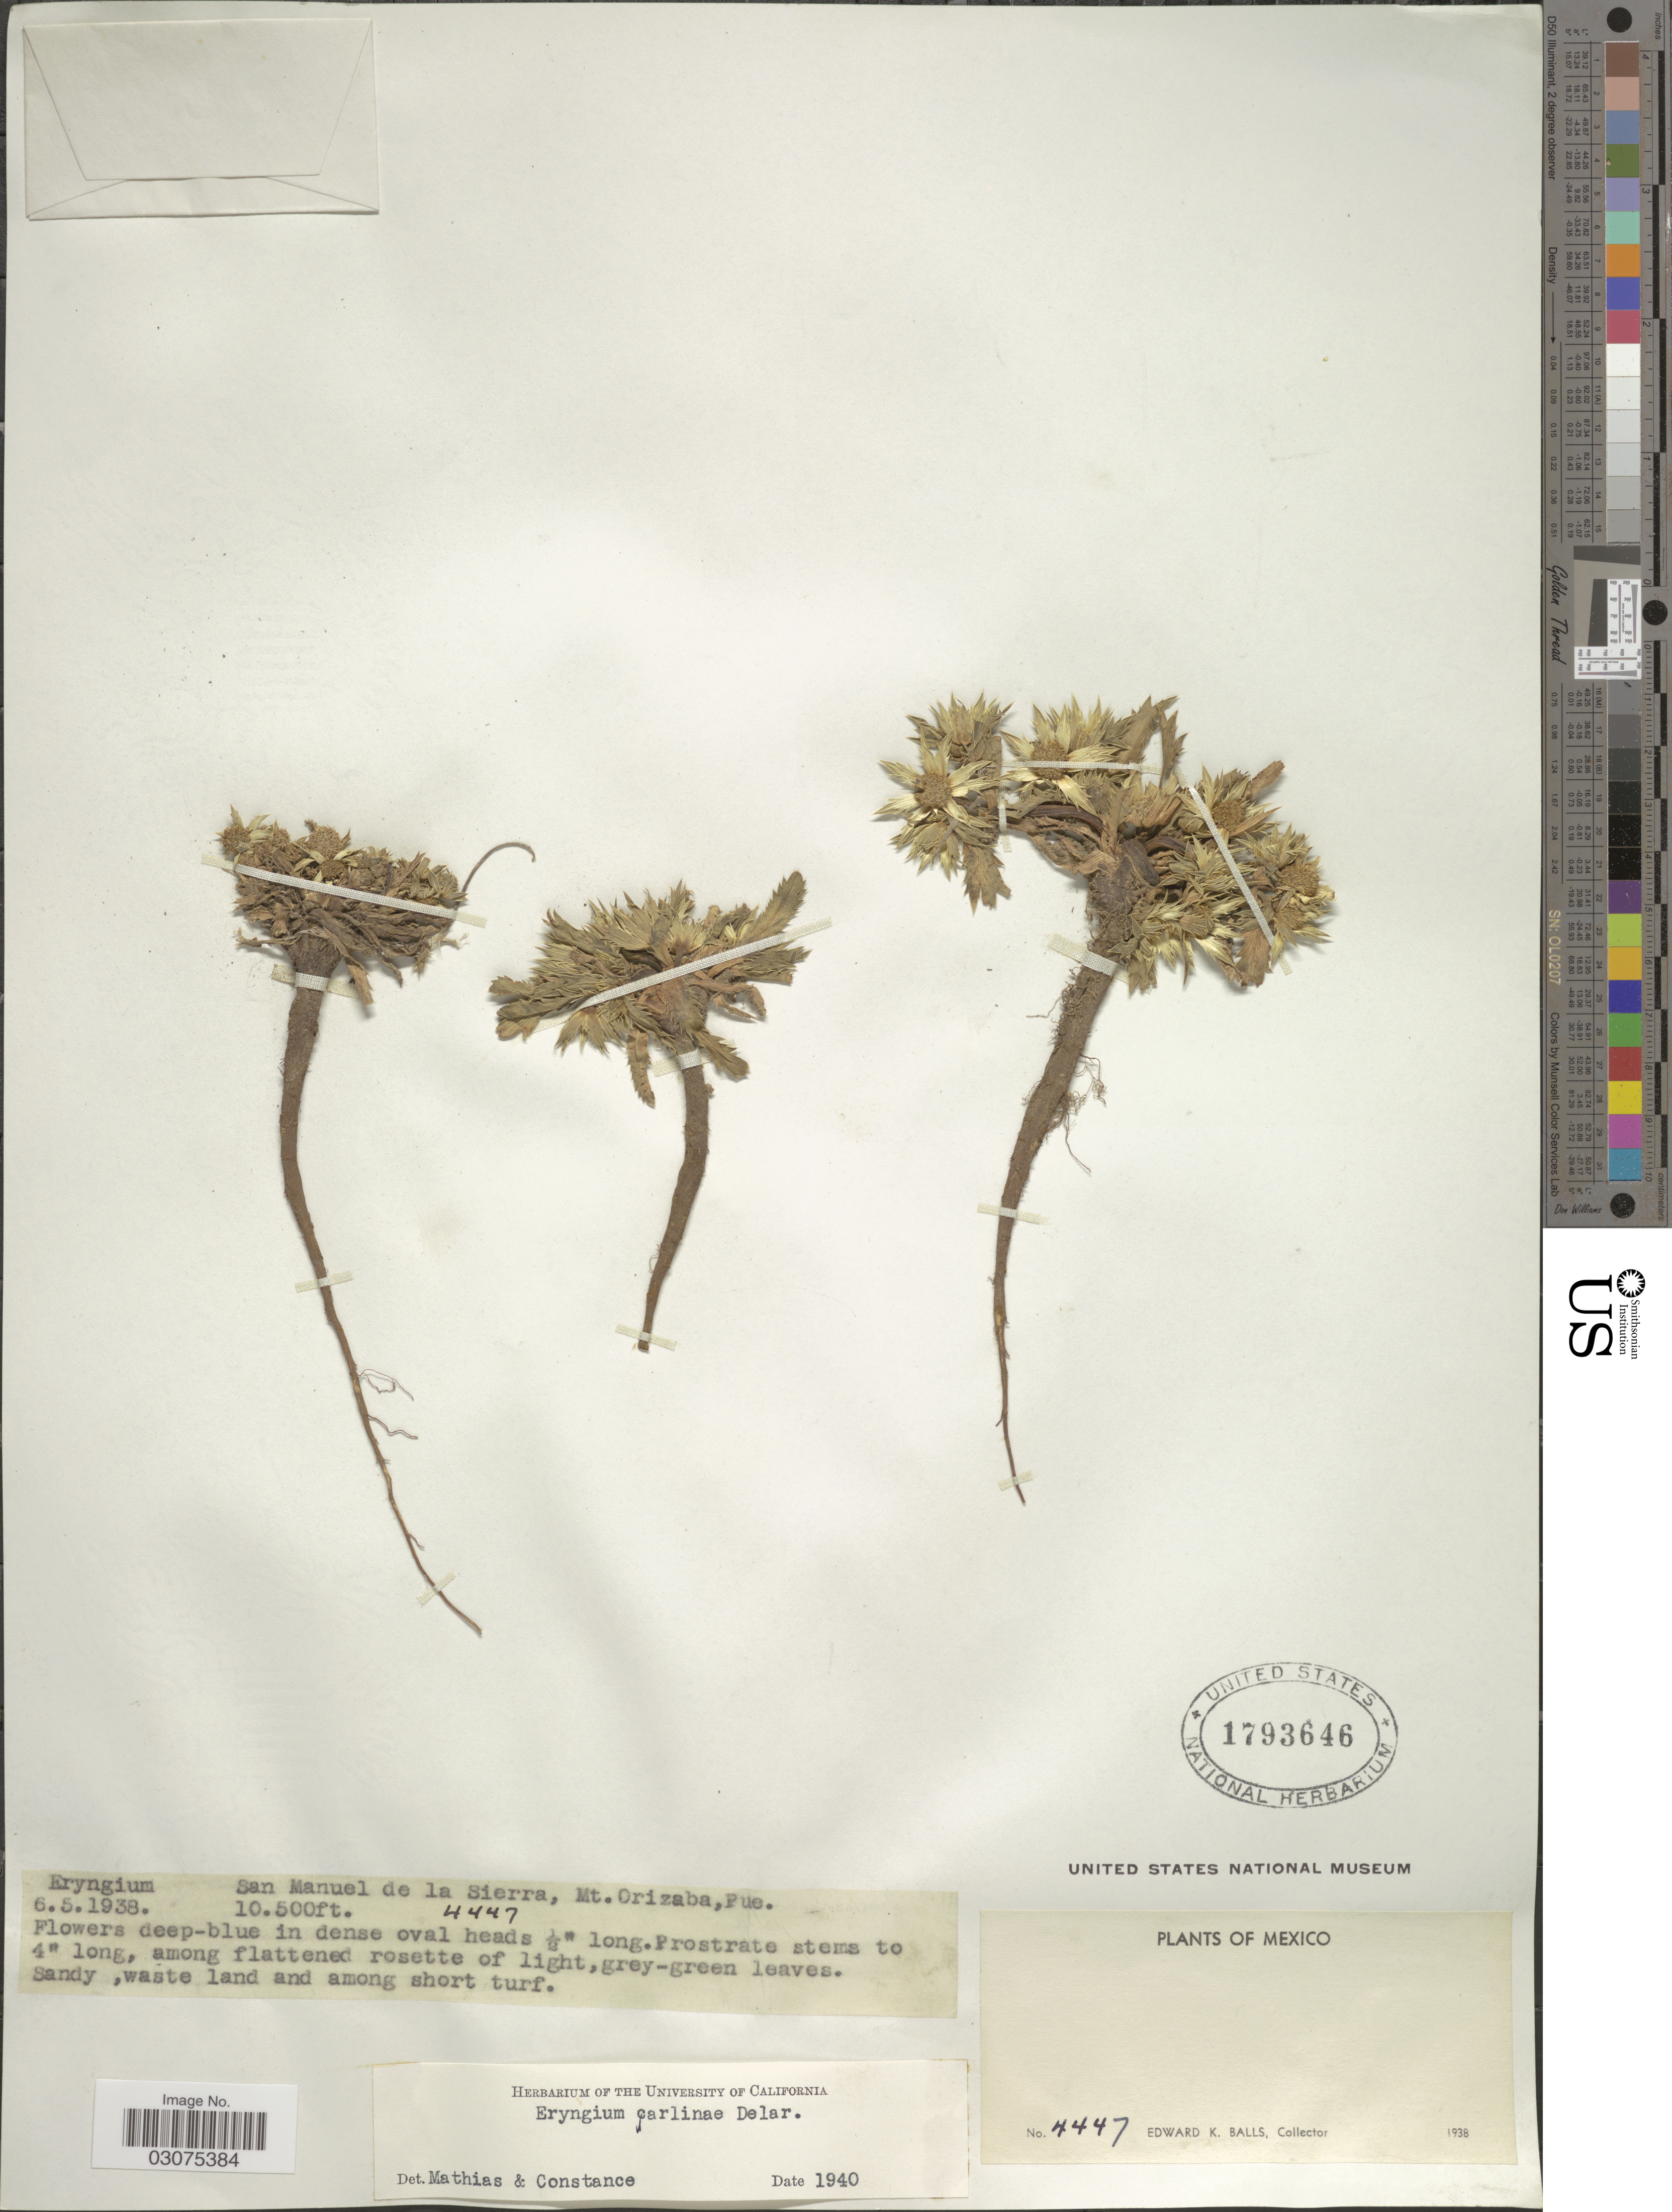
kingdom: Plantae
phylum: Tracheophyta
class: Magnoliopsida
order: Apiales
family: Apiaceae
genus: Eryngium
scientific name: Eryngium carlinae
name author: F. Delaroche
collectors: E. K. Balls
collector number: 444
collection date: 1938-05-06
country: Mexico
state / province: Puebla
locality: San Manuel de la Sierra, Mt. Orizaba.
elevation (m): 3200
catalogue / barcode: US 1793646